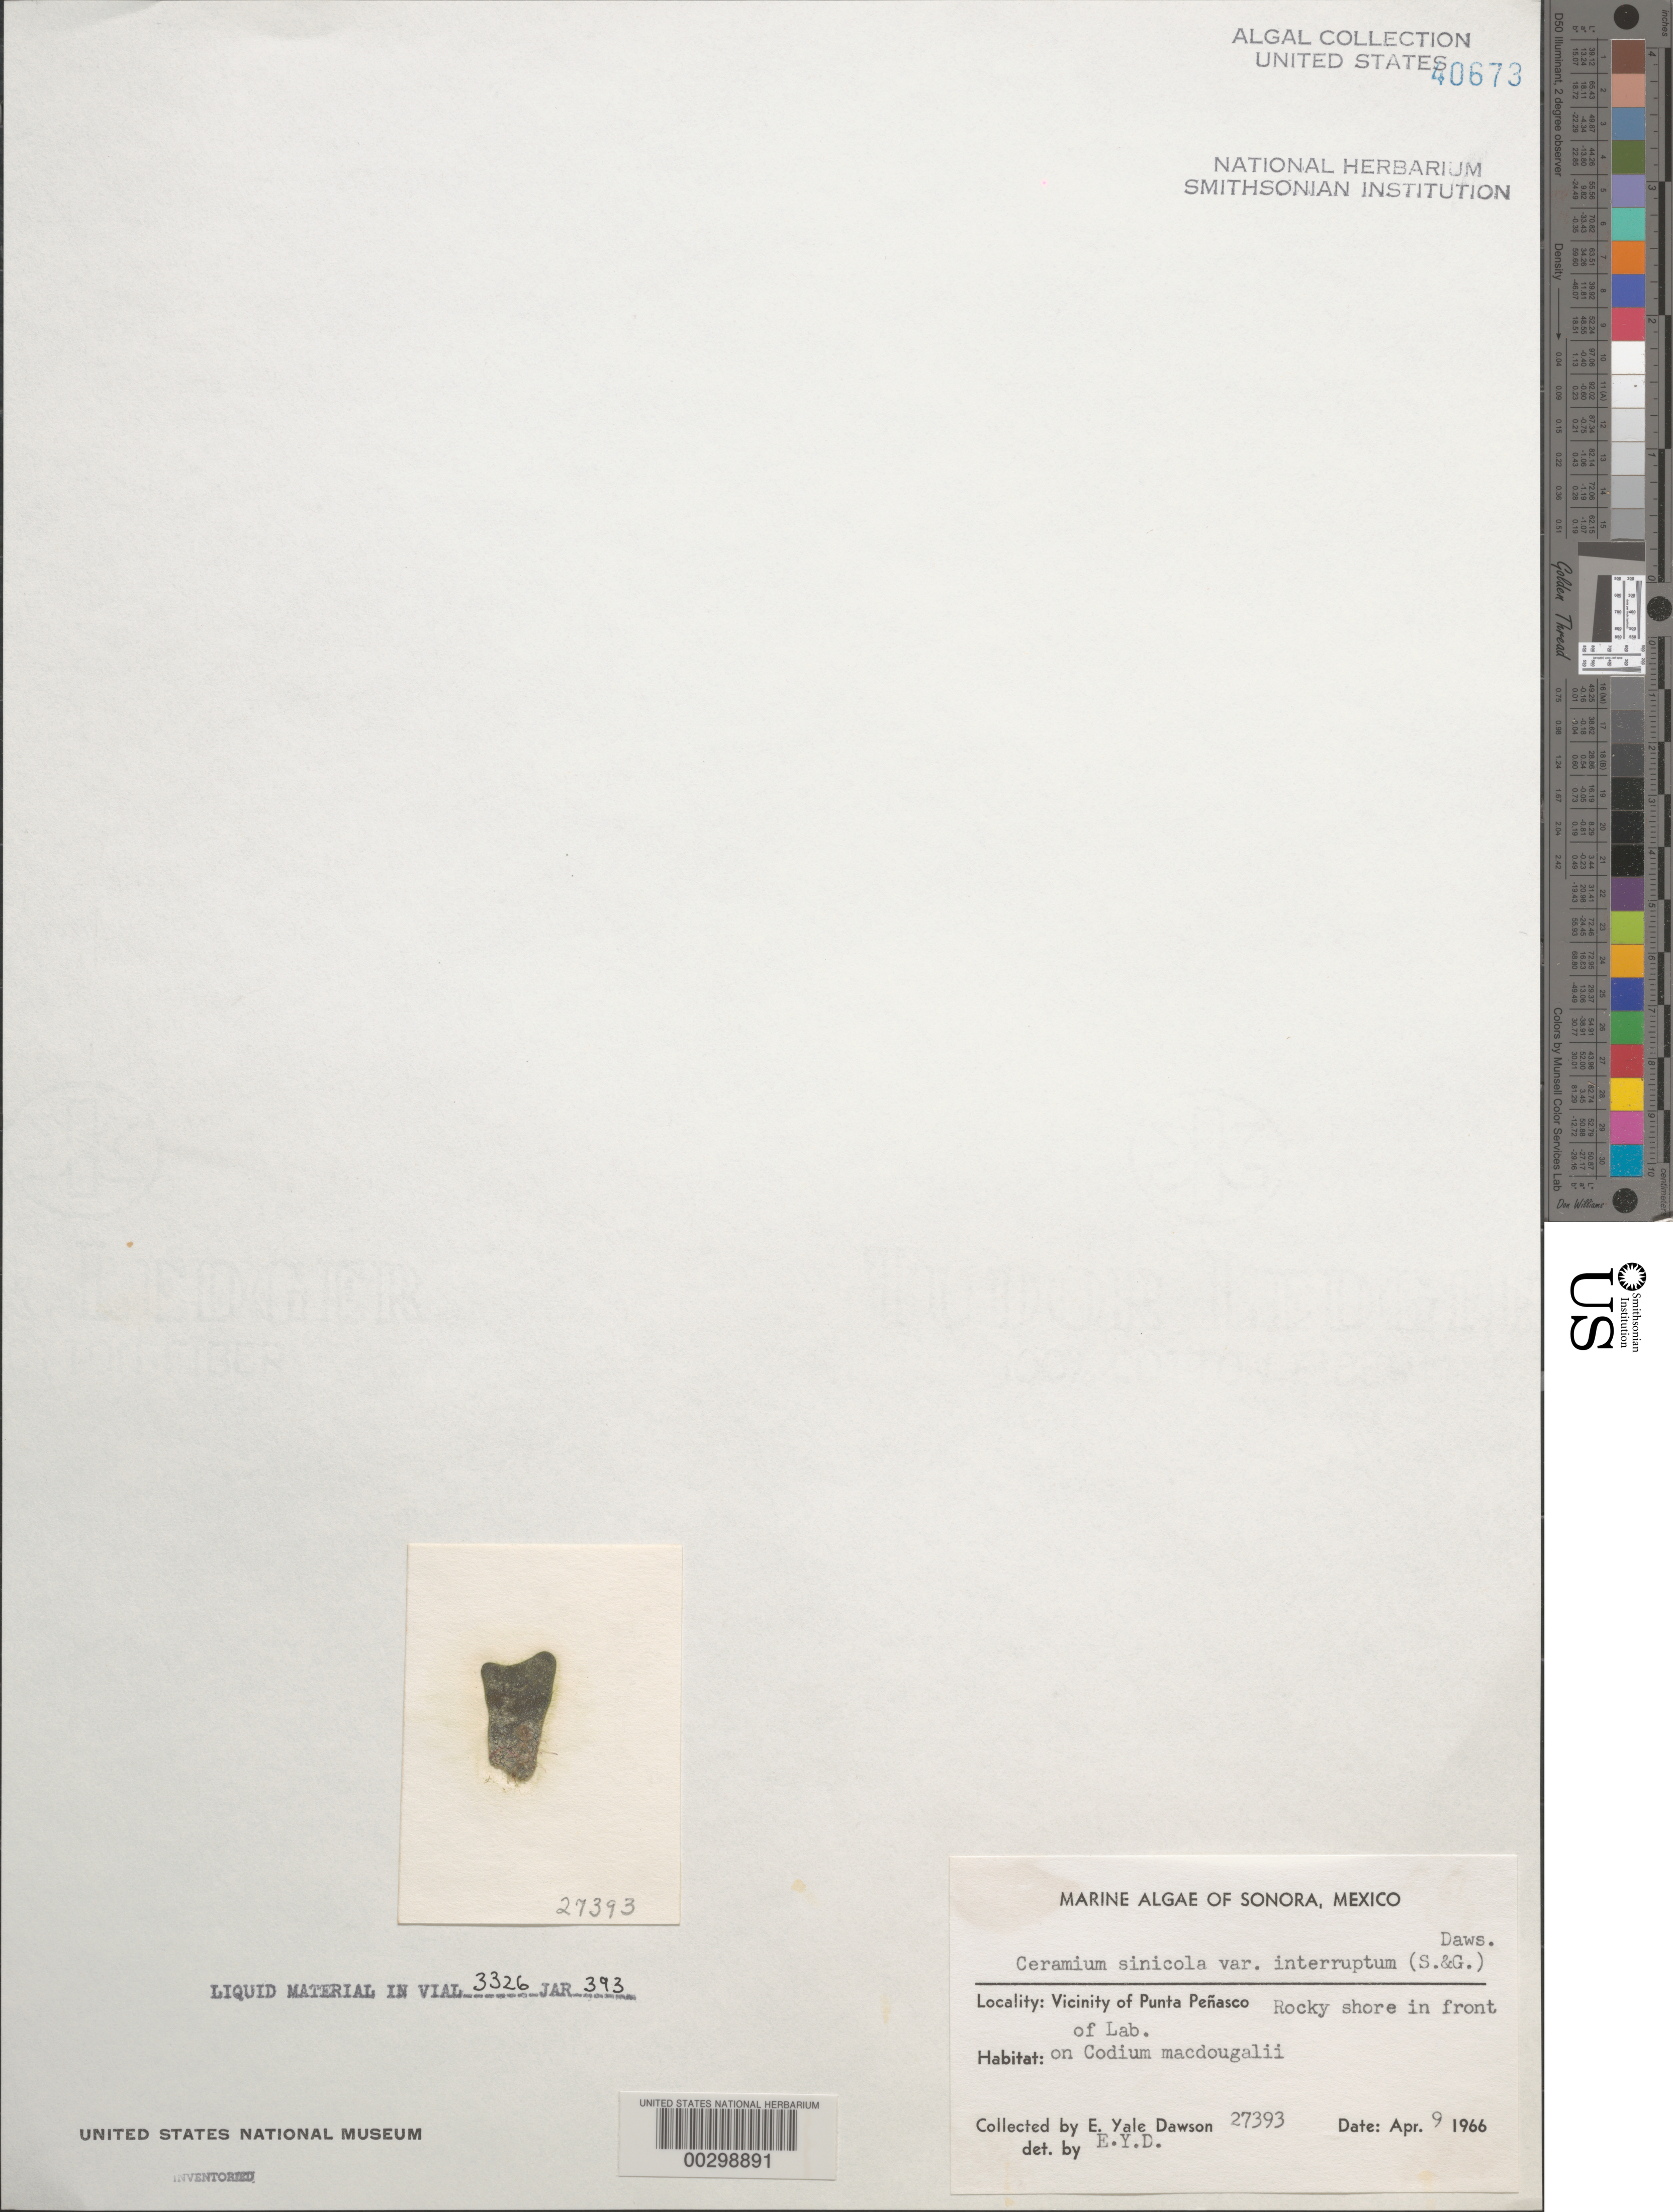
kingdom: Plantae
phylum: Rhodophyta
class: Florideophyceae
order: Ceramiales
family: Ceramiaceae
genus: Ceramium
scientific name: Ceramium sinicola var. interruptum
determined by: Dawson, E. Y.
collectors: E. Y. Dawson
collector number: EYD 27393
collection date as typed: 09 Apr 1966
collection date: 1966-04-09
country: Mexico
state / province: Sonora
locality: Marine laboratory shore, near Punta Penasco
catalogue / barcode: US 40673